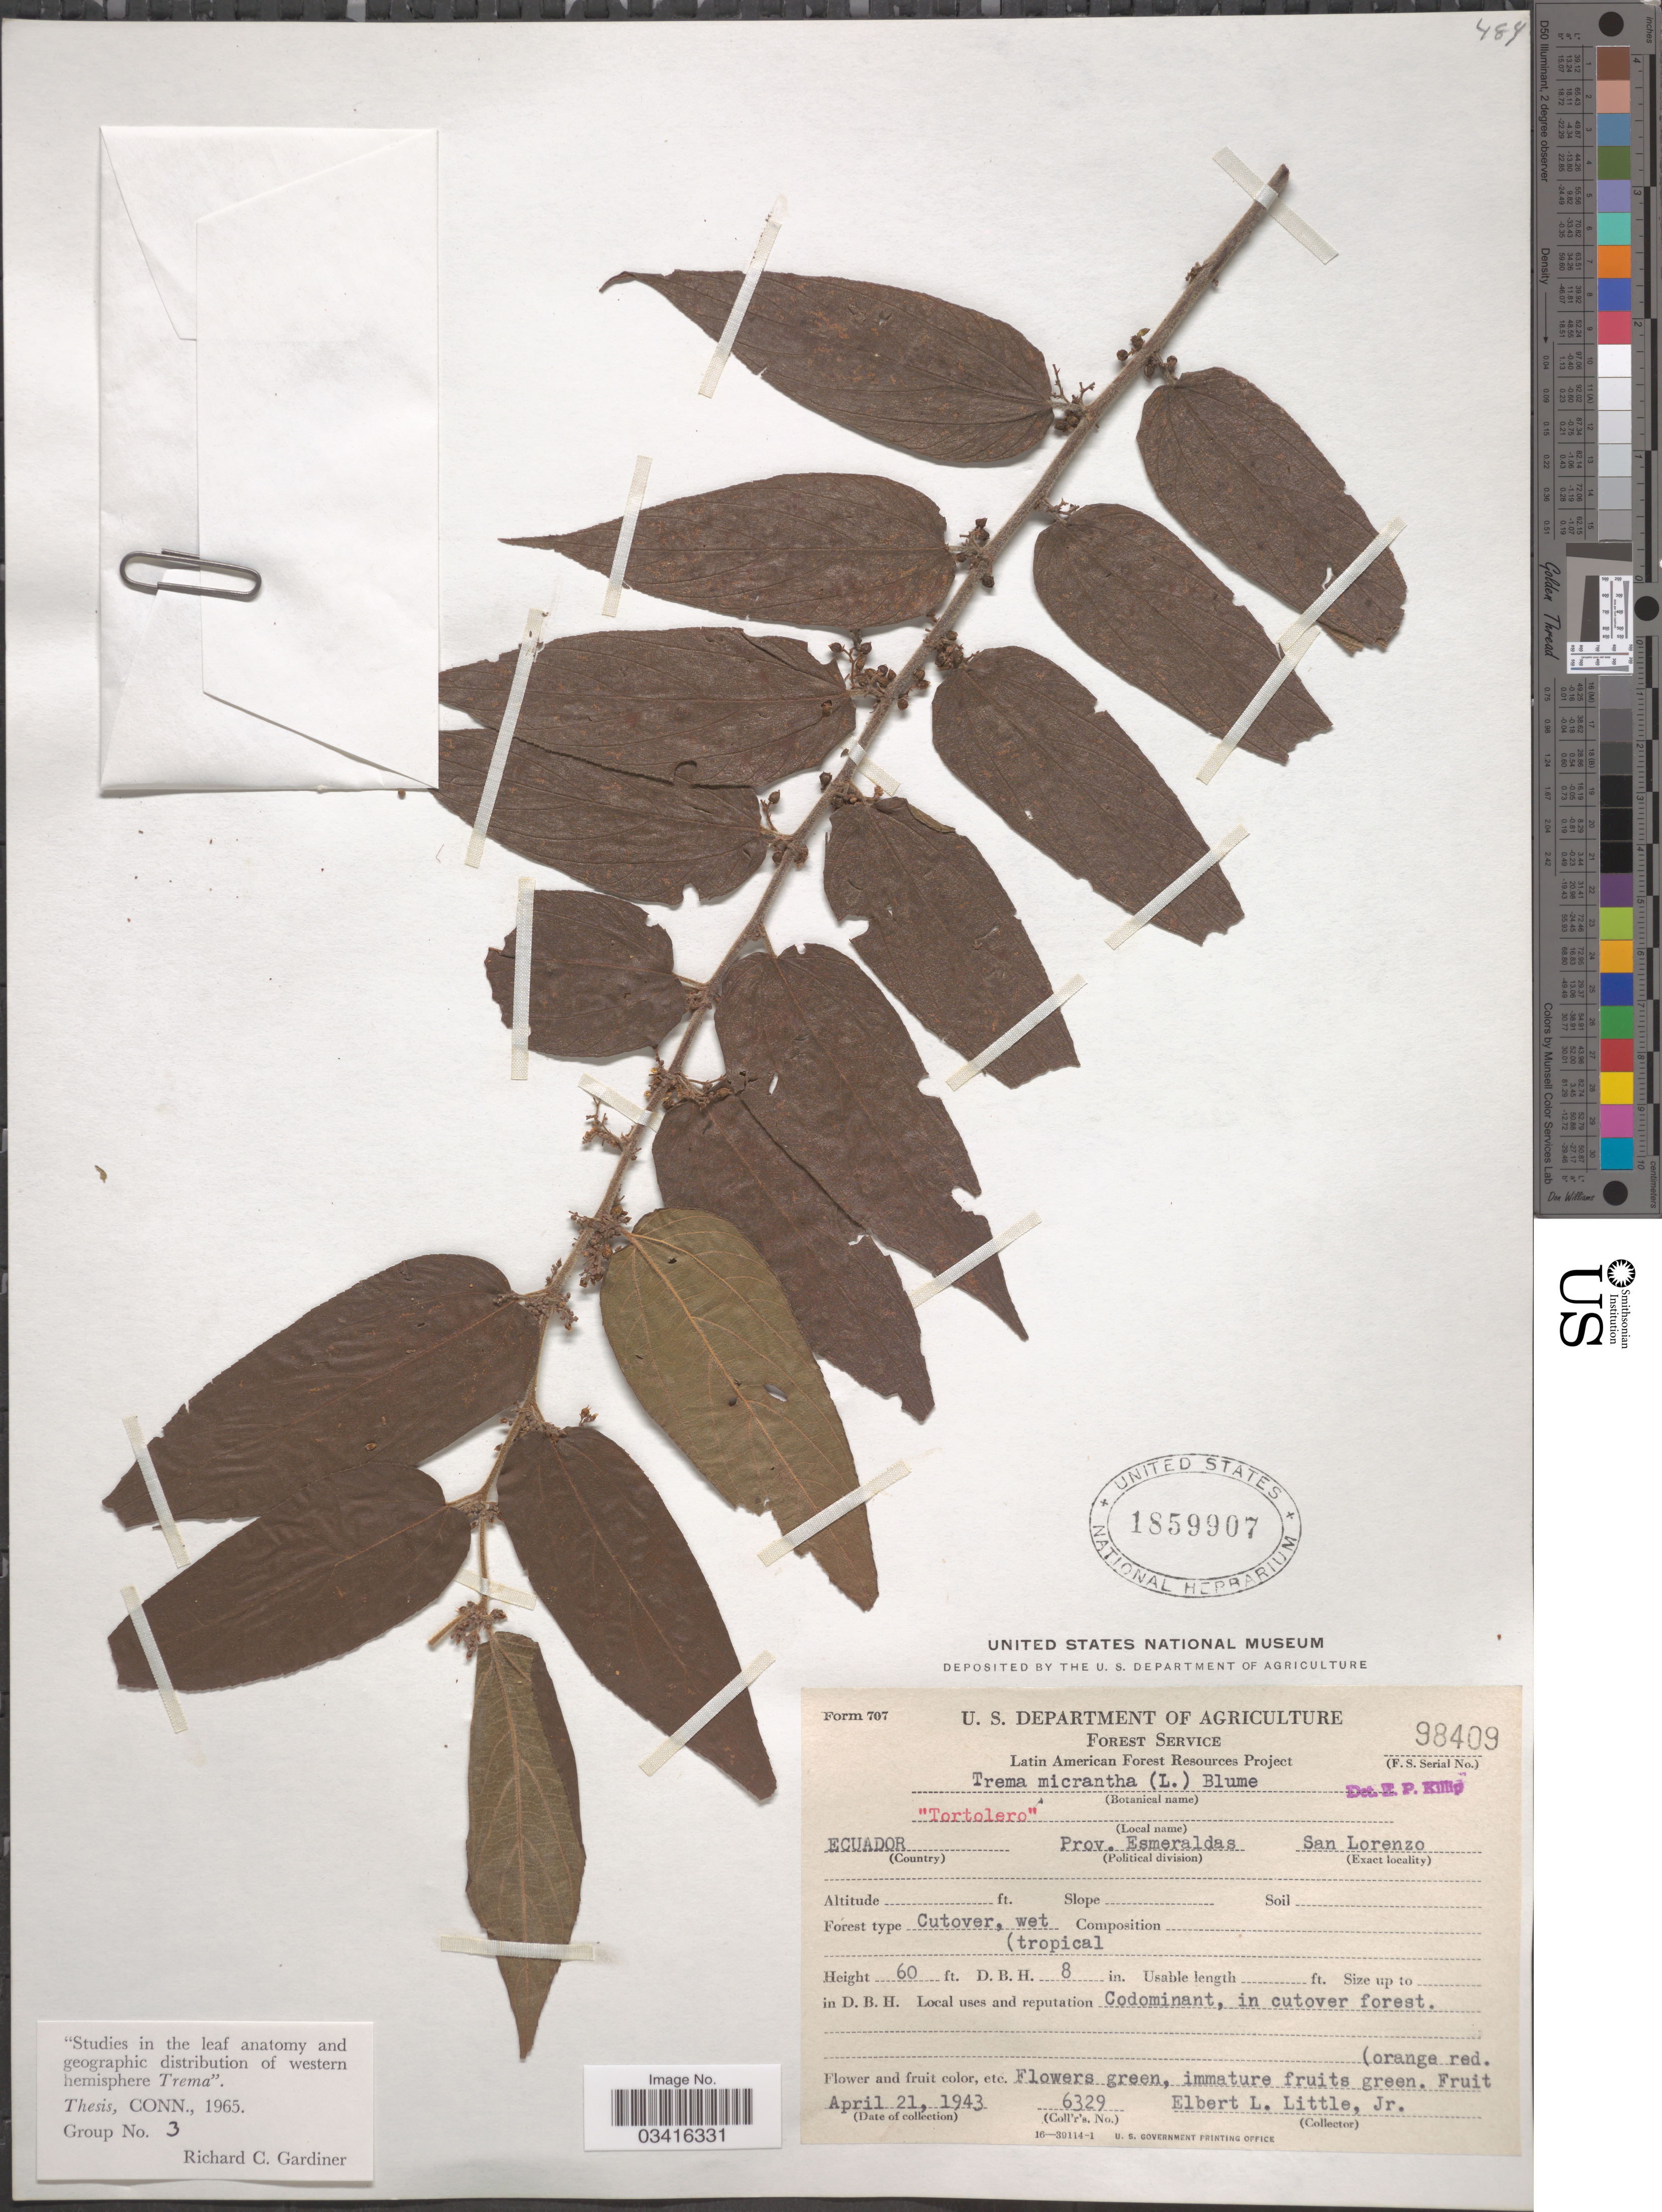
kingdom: Plantae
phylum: Tracheophyta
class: Magnoliopsida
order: Rosales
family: Cannabaceae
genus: Trema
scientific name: Trema micranthum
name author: (L.) Blume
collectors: E. L. Little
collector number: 6329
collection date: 1943-04-21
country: Ecuador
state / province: Esmeraldas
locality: San Lorenzo.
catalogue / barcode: US 1859907